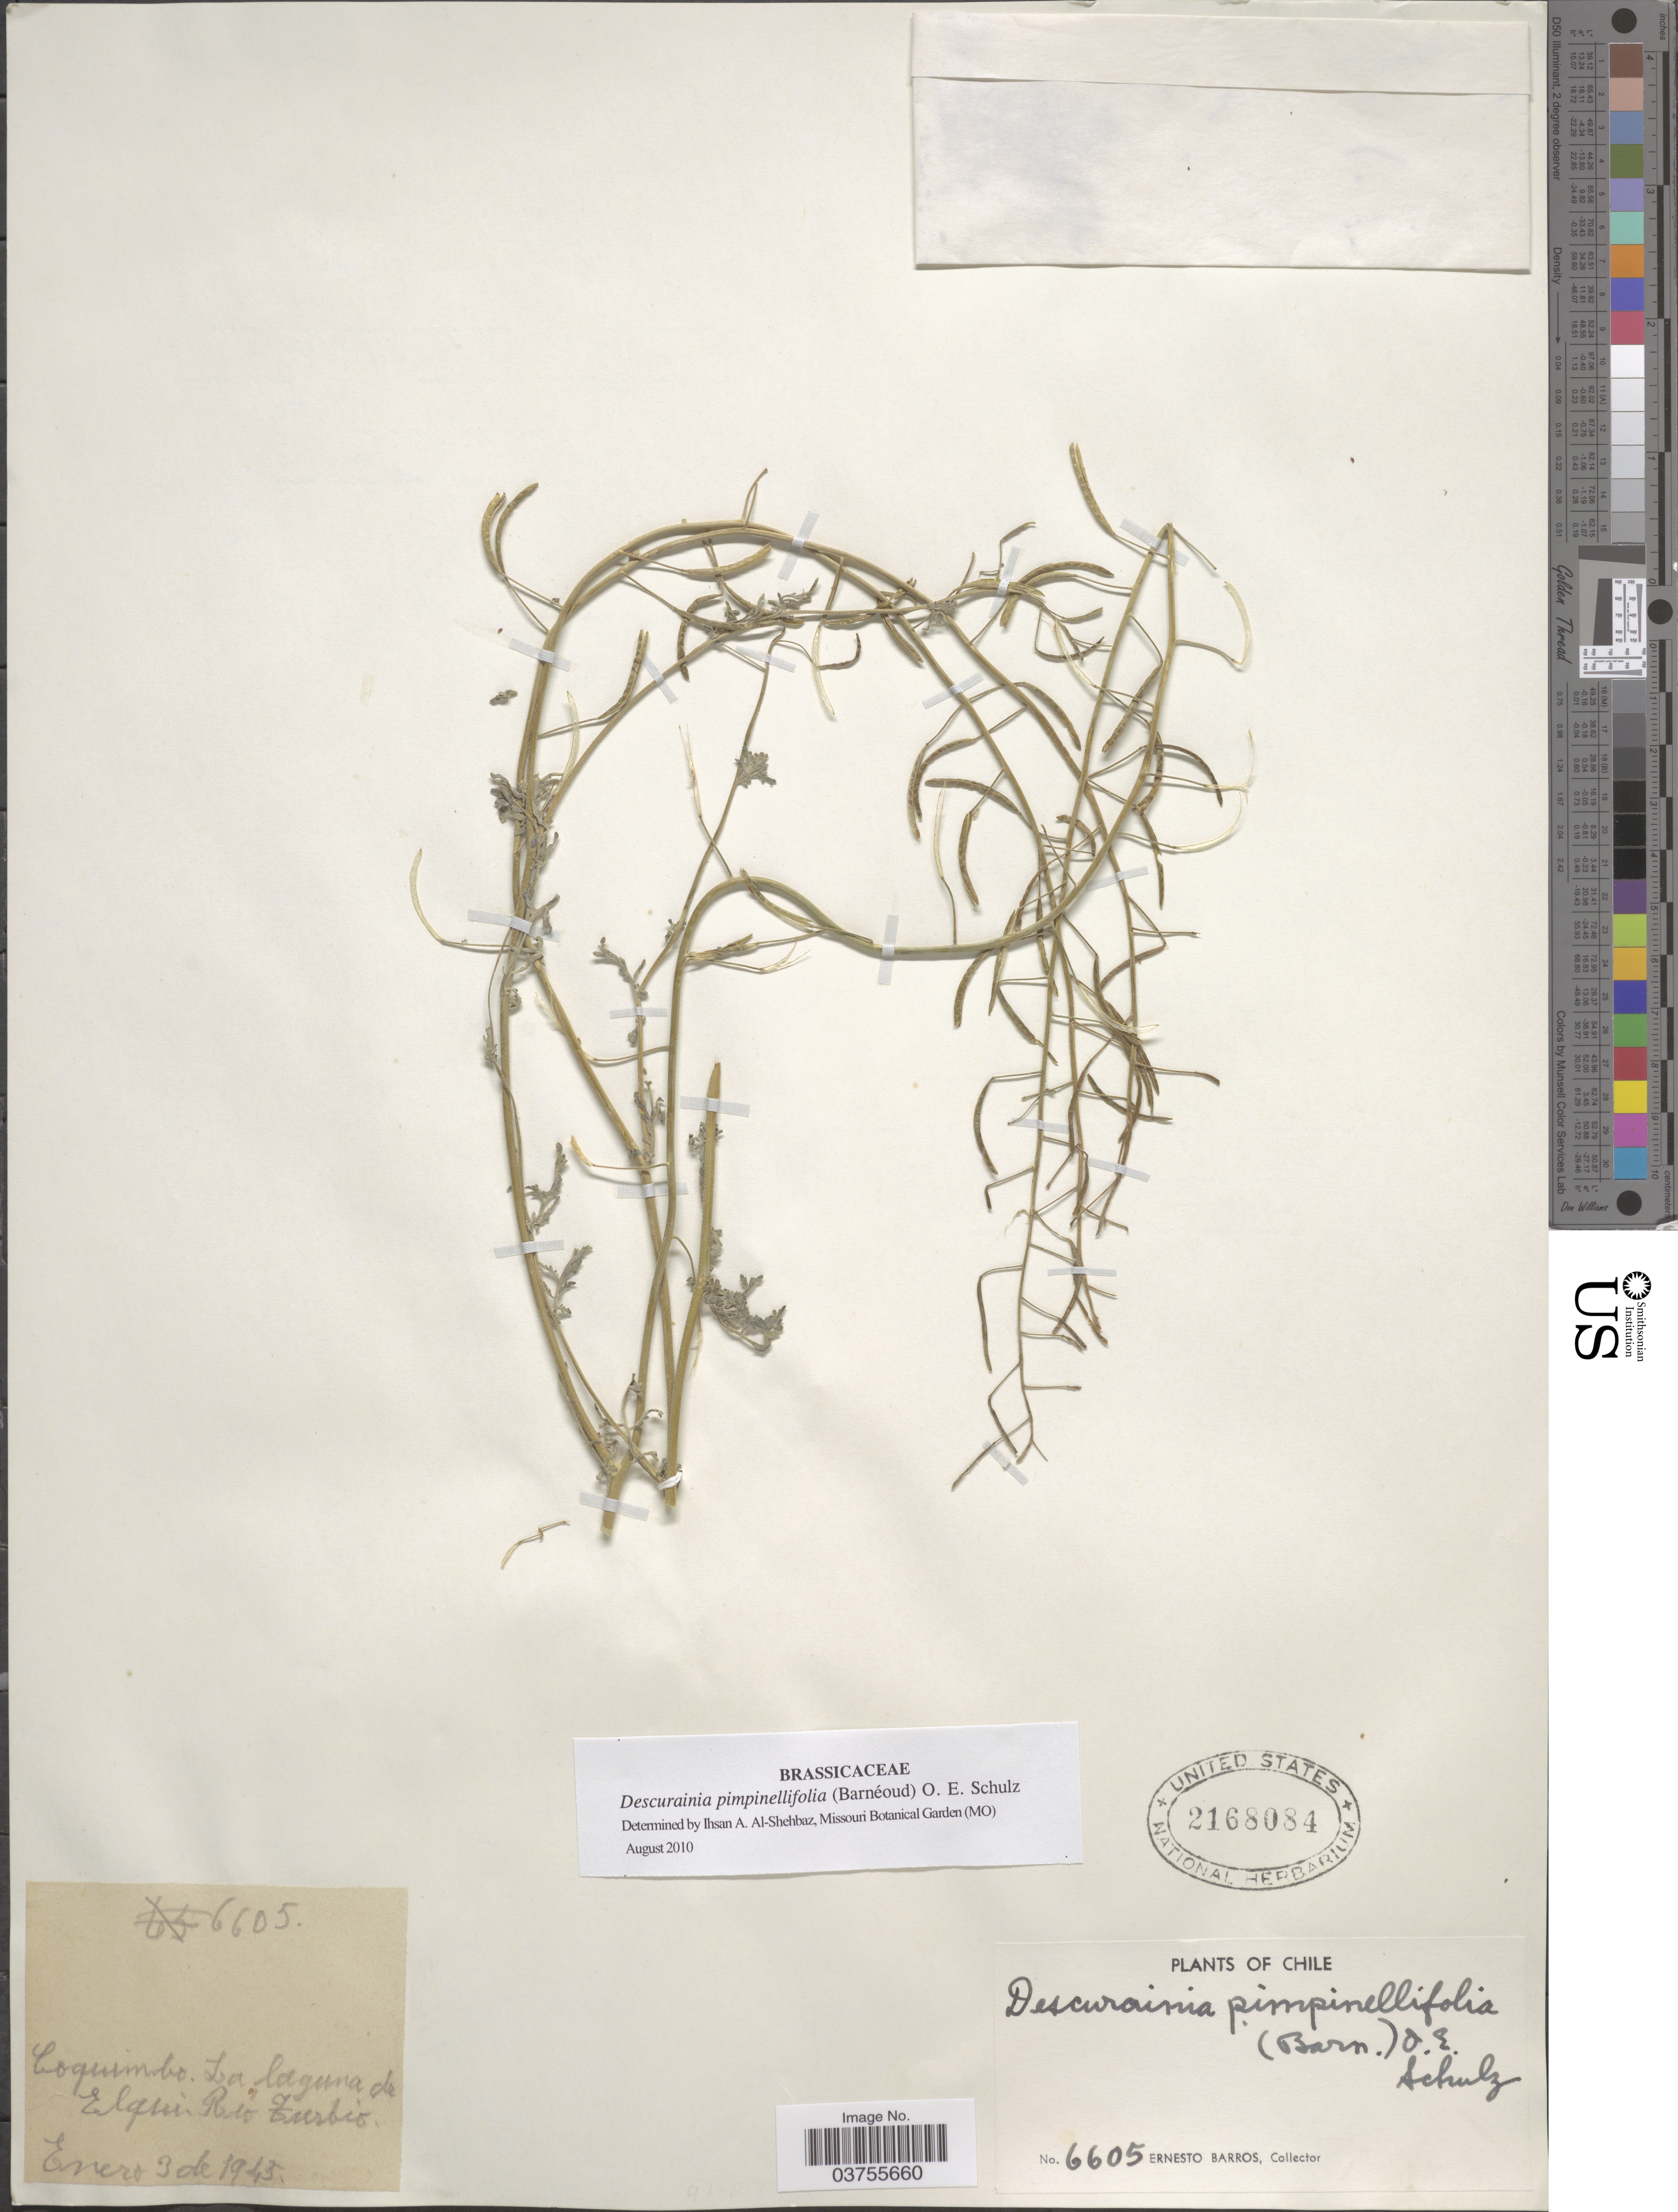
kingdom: Plantae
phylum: Tracheophyta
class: Magnoliopsida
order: Brassicales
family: Brassicaceae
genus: Descurainia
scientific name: Descurainia pimpinellifolia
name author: (Barnéoud & C.A. Mey.) O.E. Schulz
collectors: E. Barros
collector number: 6605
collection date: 1945-01-03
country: Chile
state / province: Coquimbo (IV)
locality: La laguna de Elqui, Rio Turbo.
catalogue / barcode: US 2168084